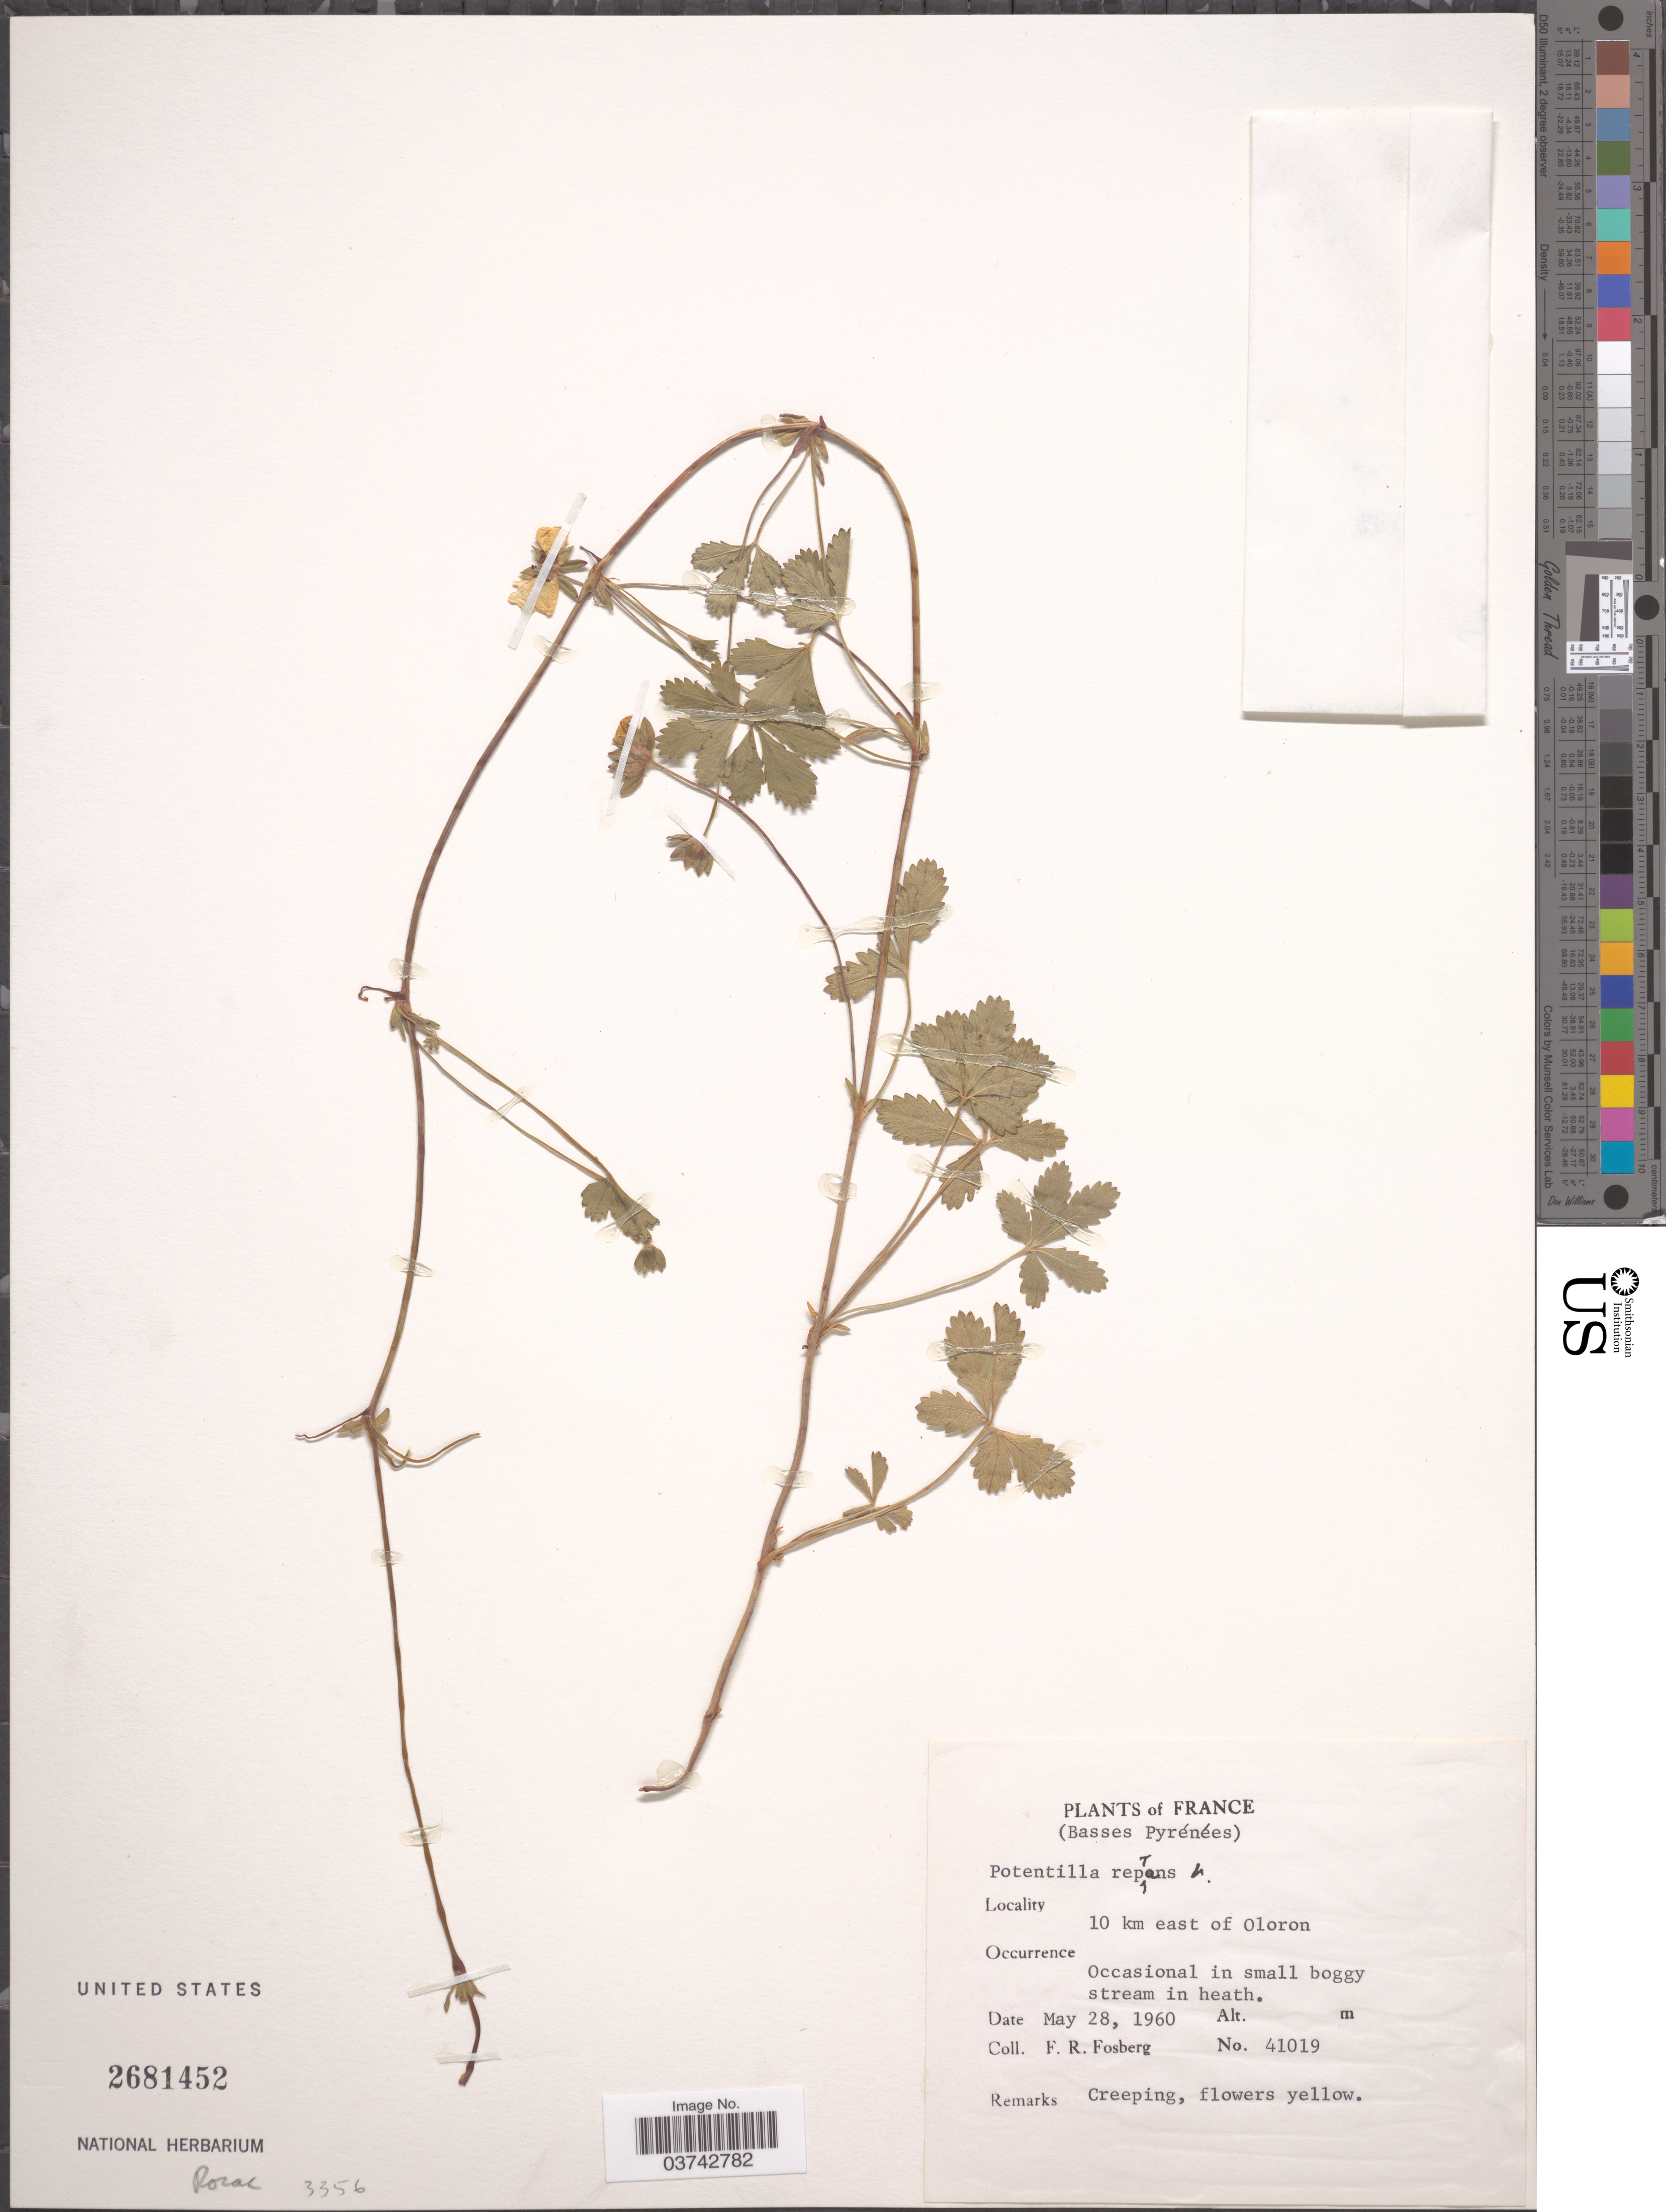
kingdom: Plantae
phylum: Tracheophyta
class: Magnoliopsida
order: Rosales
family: Rosaceae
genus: Potentilla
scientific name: Potentilla reptans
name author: L.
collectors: F. R. Fosberg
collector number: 41019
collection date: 1960-05-28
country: France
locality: (Basses Pyrénées). 10 km east of Oloron.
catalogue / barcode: US 2681452